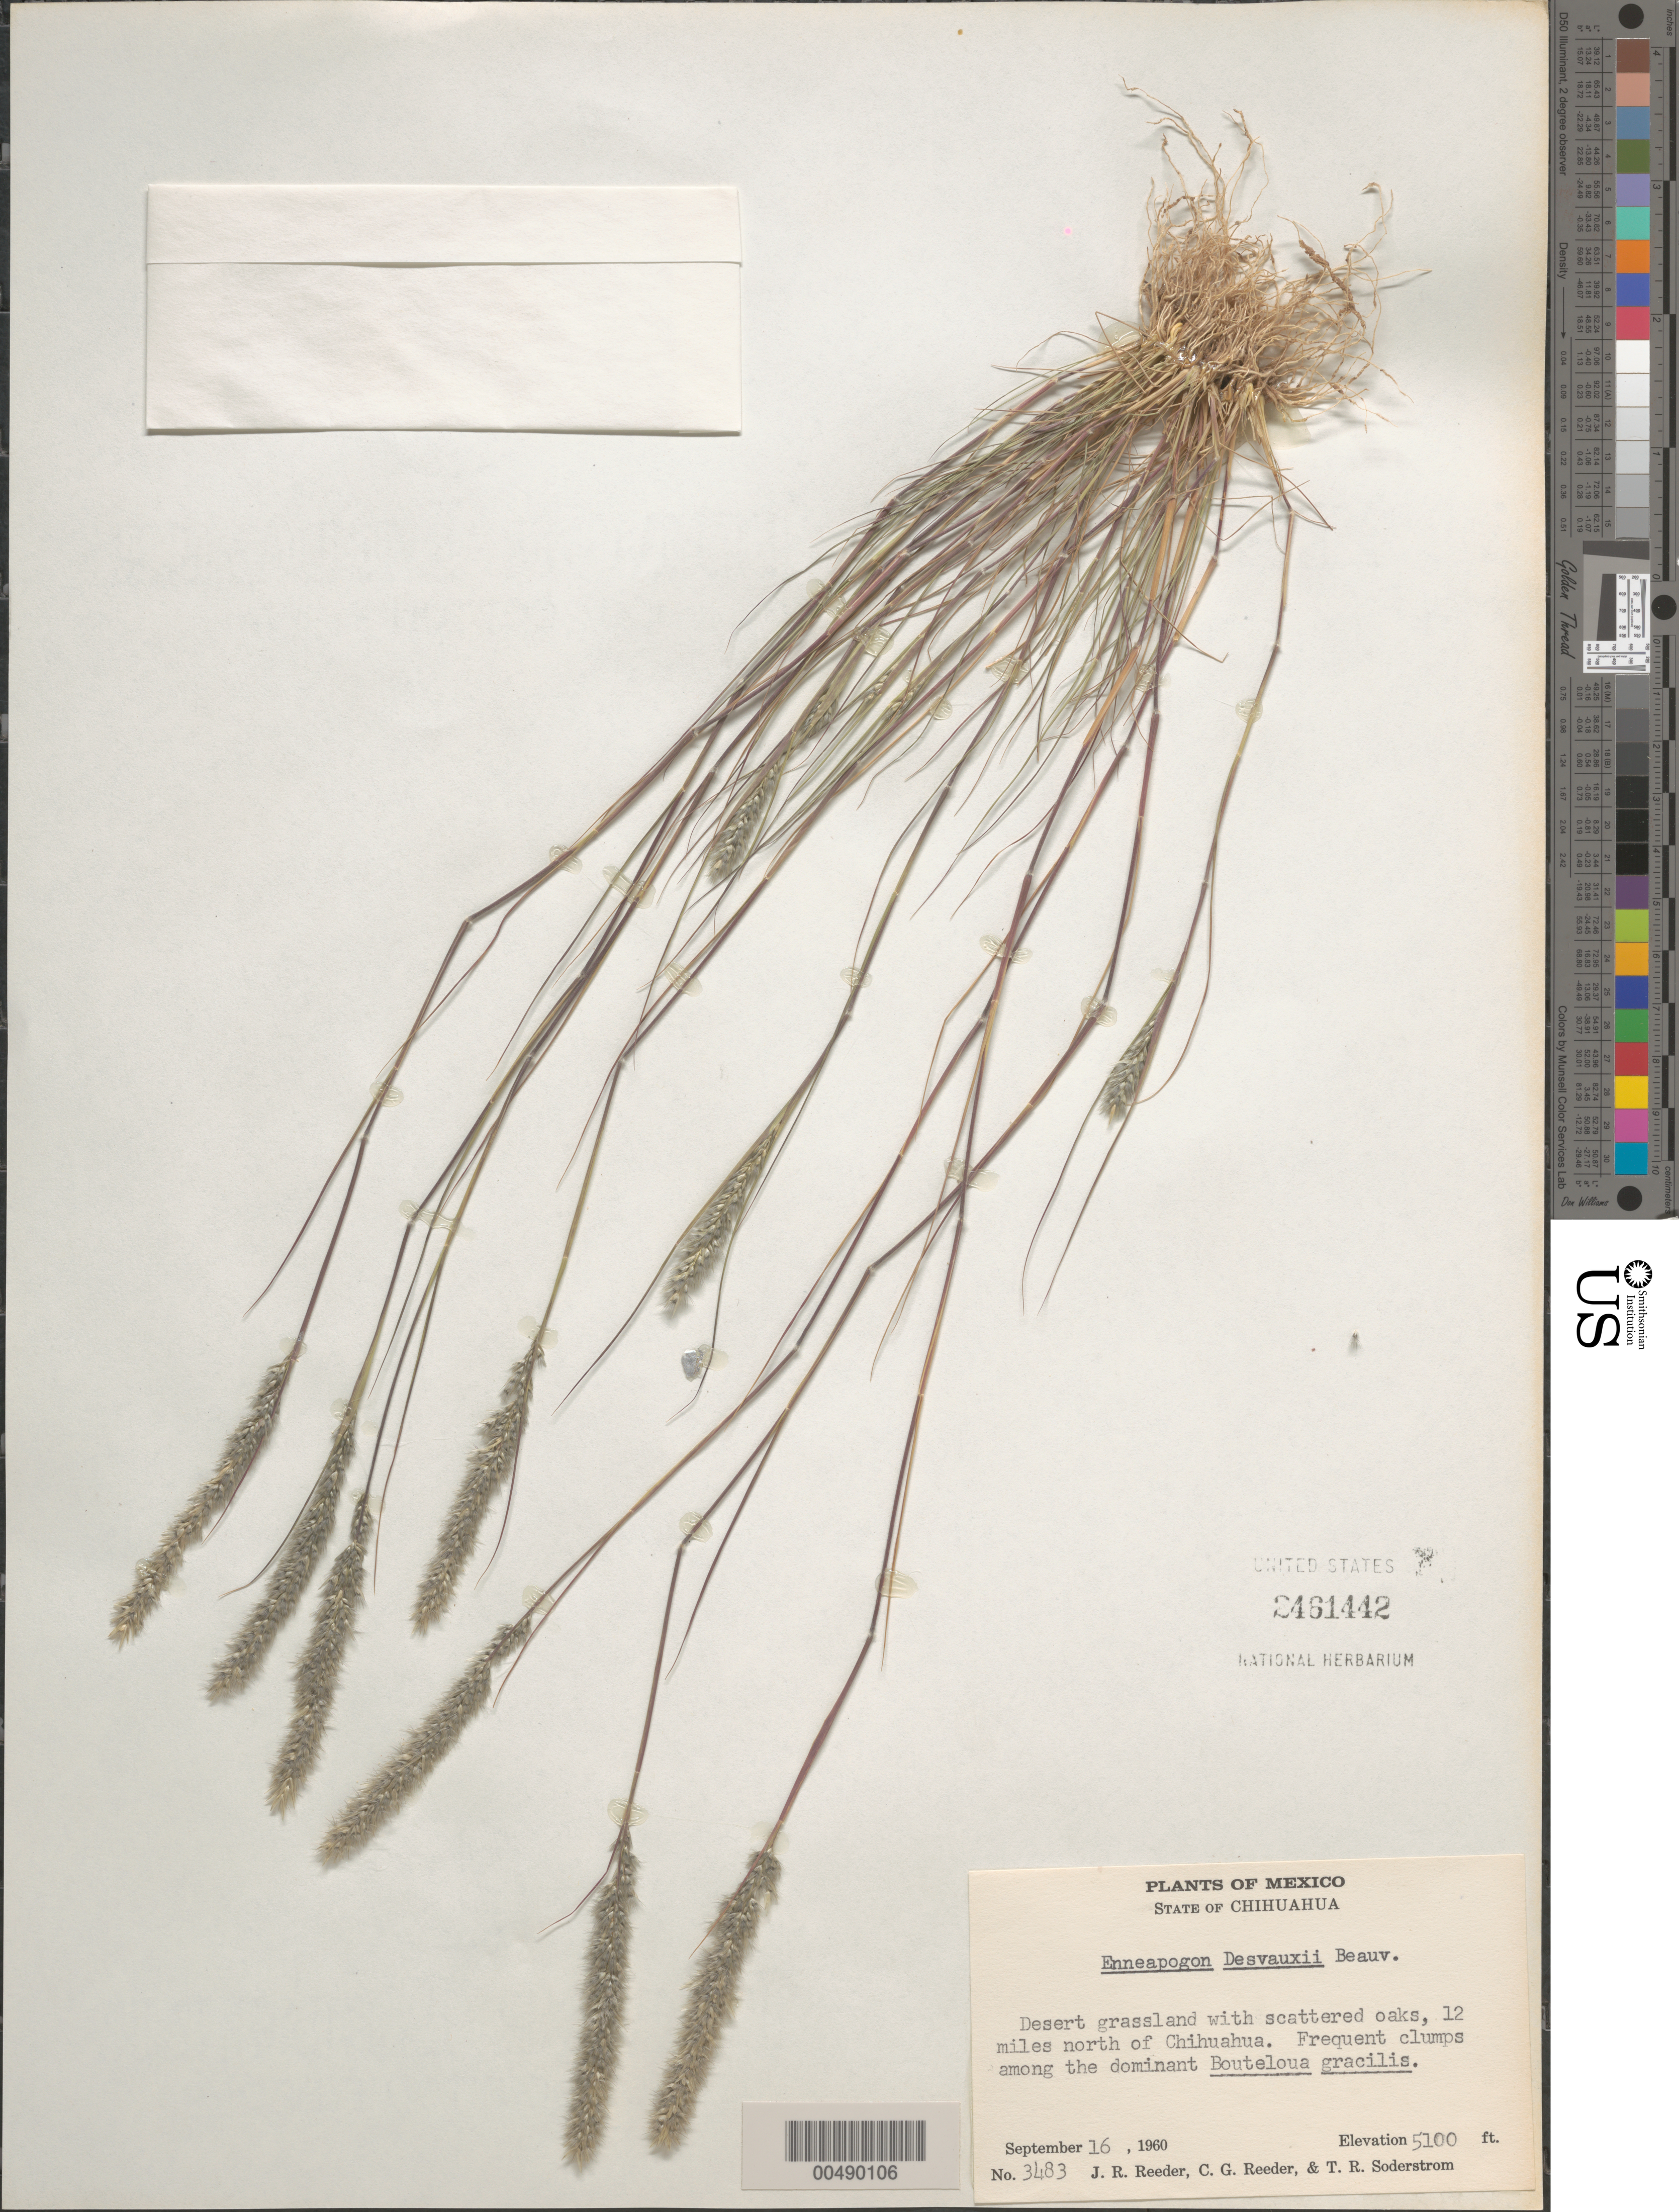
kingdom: Plantae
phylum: Tracheophyta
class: Liliopsida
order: Poales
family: Poaceae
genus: Enneapogon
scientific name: Enneapogon desvauxii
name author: P. Beauv.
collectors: J. R. Reeder, C. G. Reeder & T. R. Soderstrom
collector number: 3483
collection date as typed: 16 Sep 1960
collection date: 1960-09-16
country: Mexico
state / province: Chihuahua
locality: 12 mi N of Chihuahua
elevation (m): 1554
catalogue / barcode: US 2461442